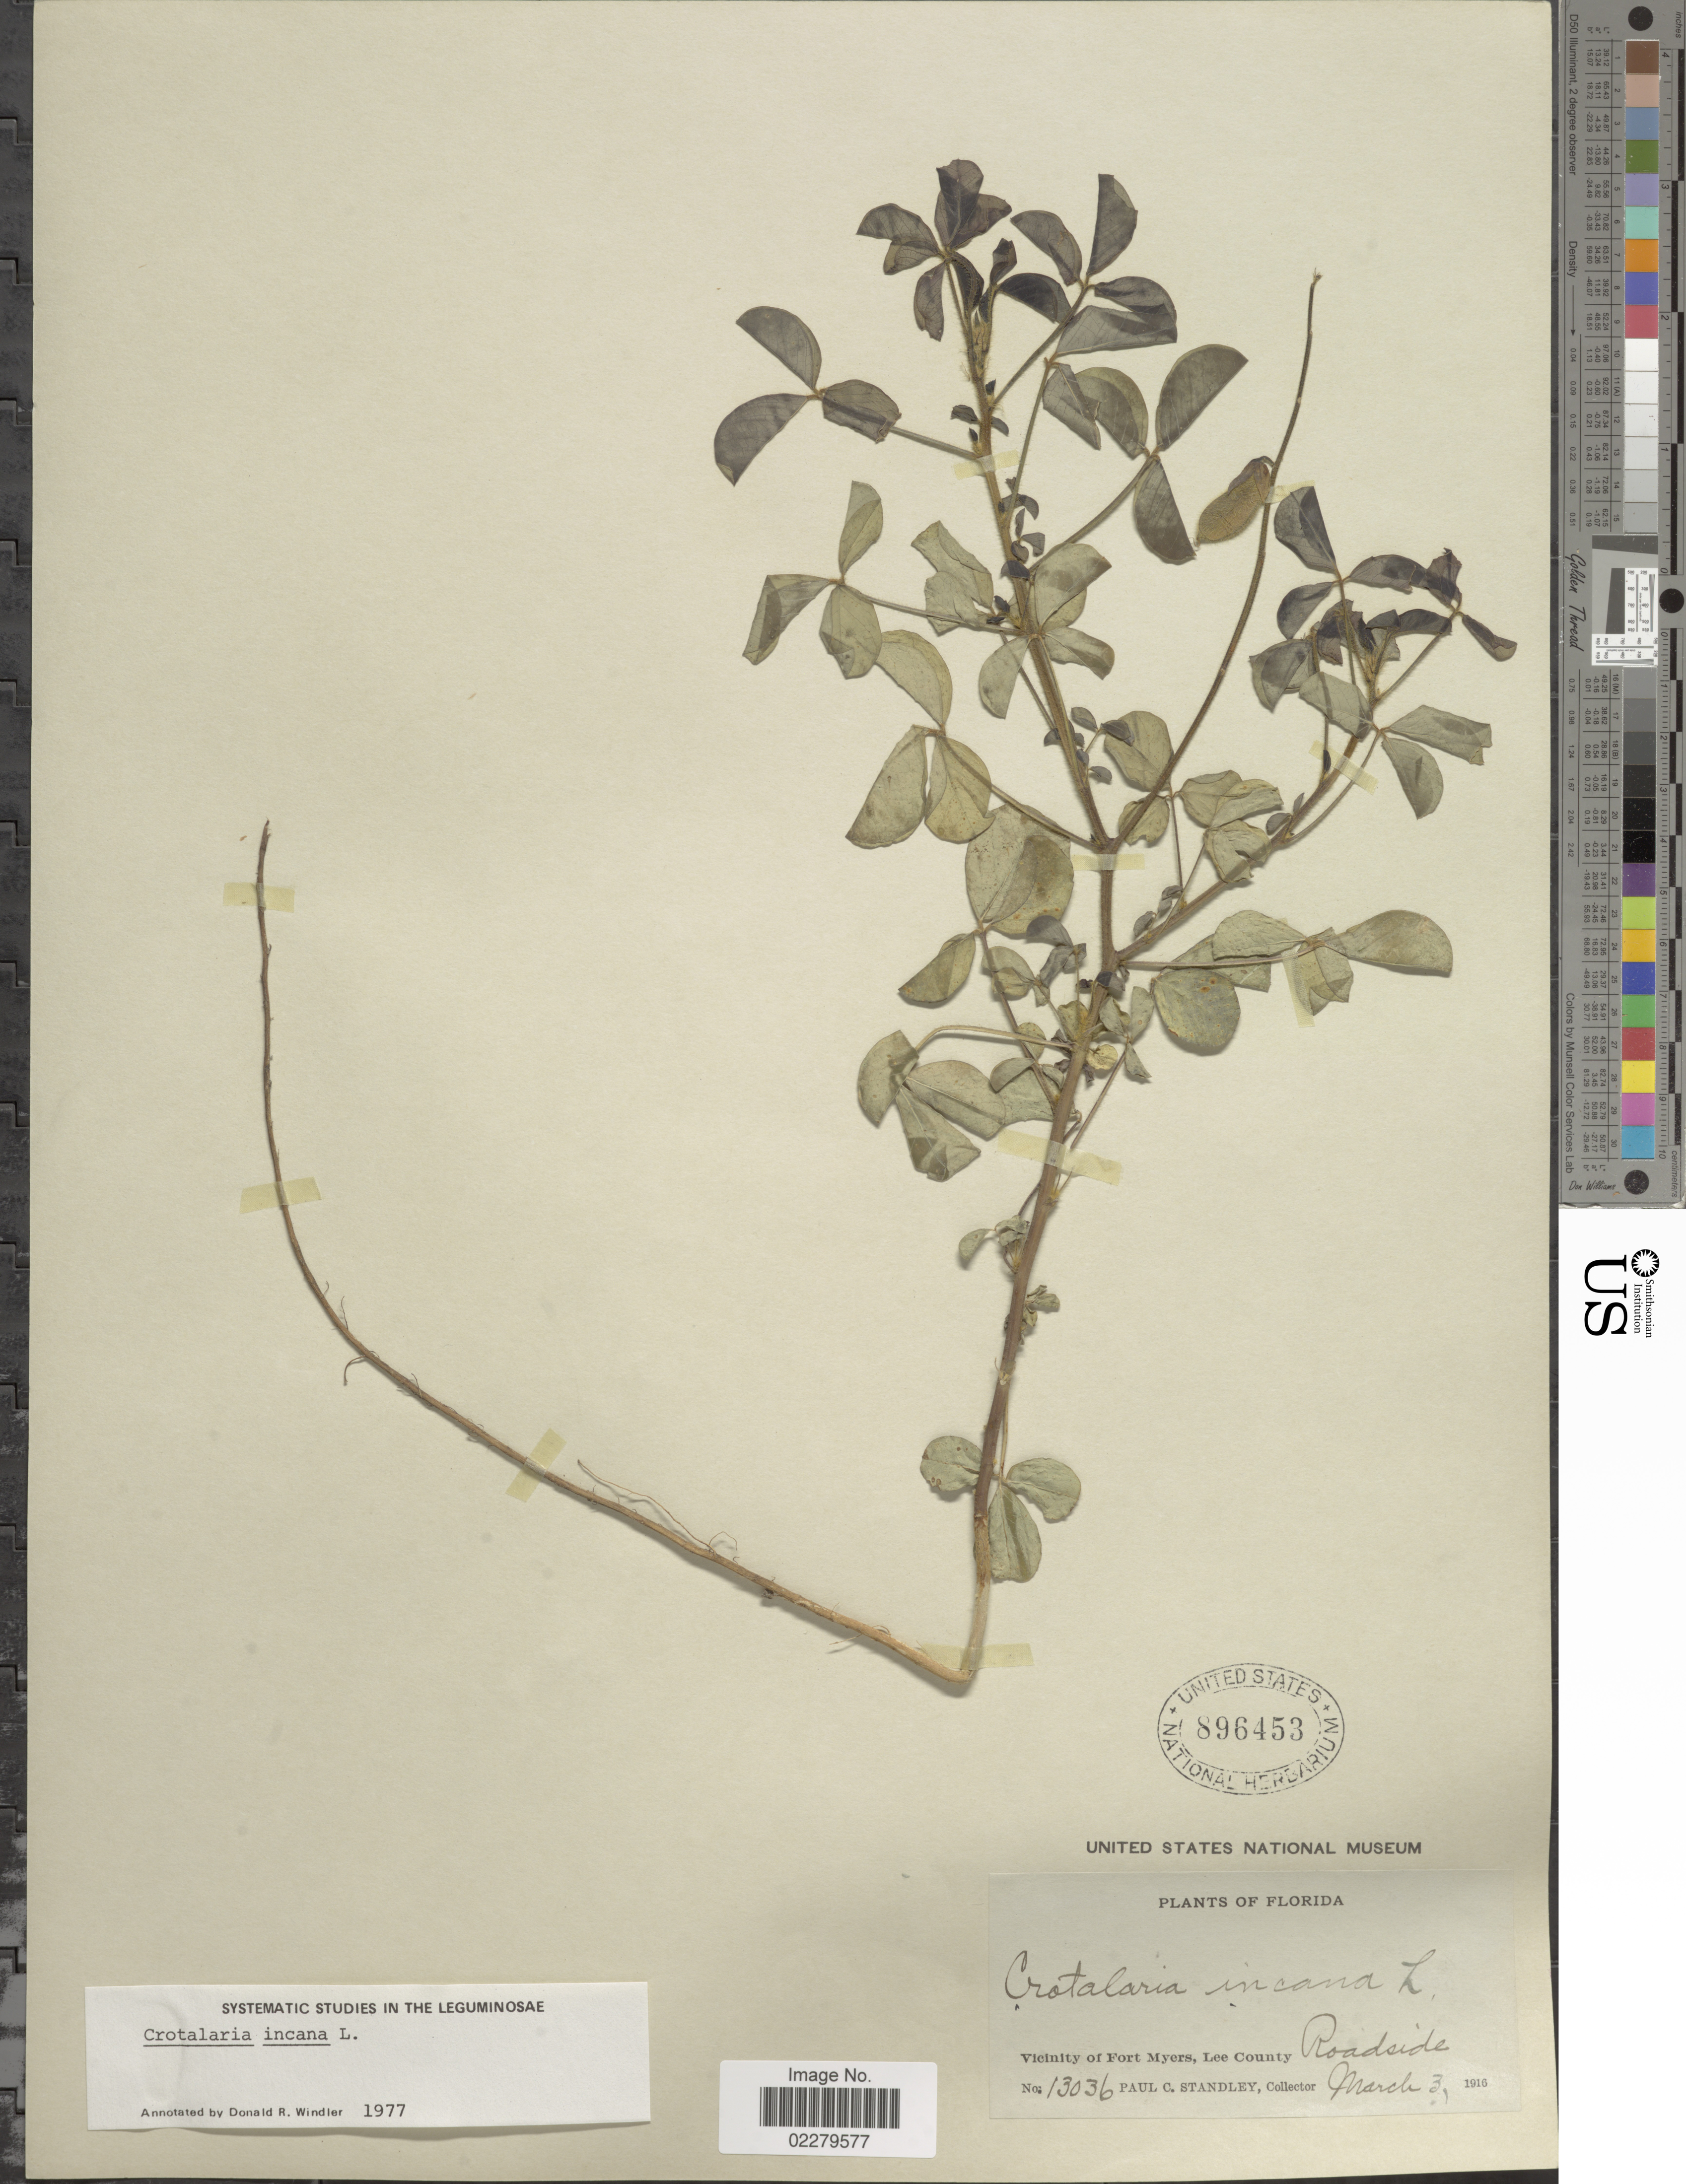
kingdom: Plantae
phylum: Tracheophyta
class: Magnoliopsida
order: Fabales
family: Fabaceae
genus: Crotalaria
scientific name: Crotalaria incana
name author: L.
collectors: P. C. Standley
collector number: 13036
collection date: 1916-03-03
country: United States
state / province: Florida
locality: Vicinity of Fort Myers, Lee County Roadside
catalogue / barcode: US 896453